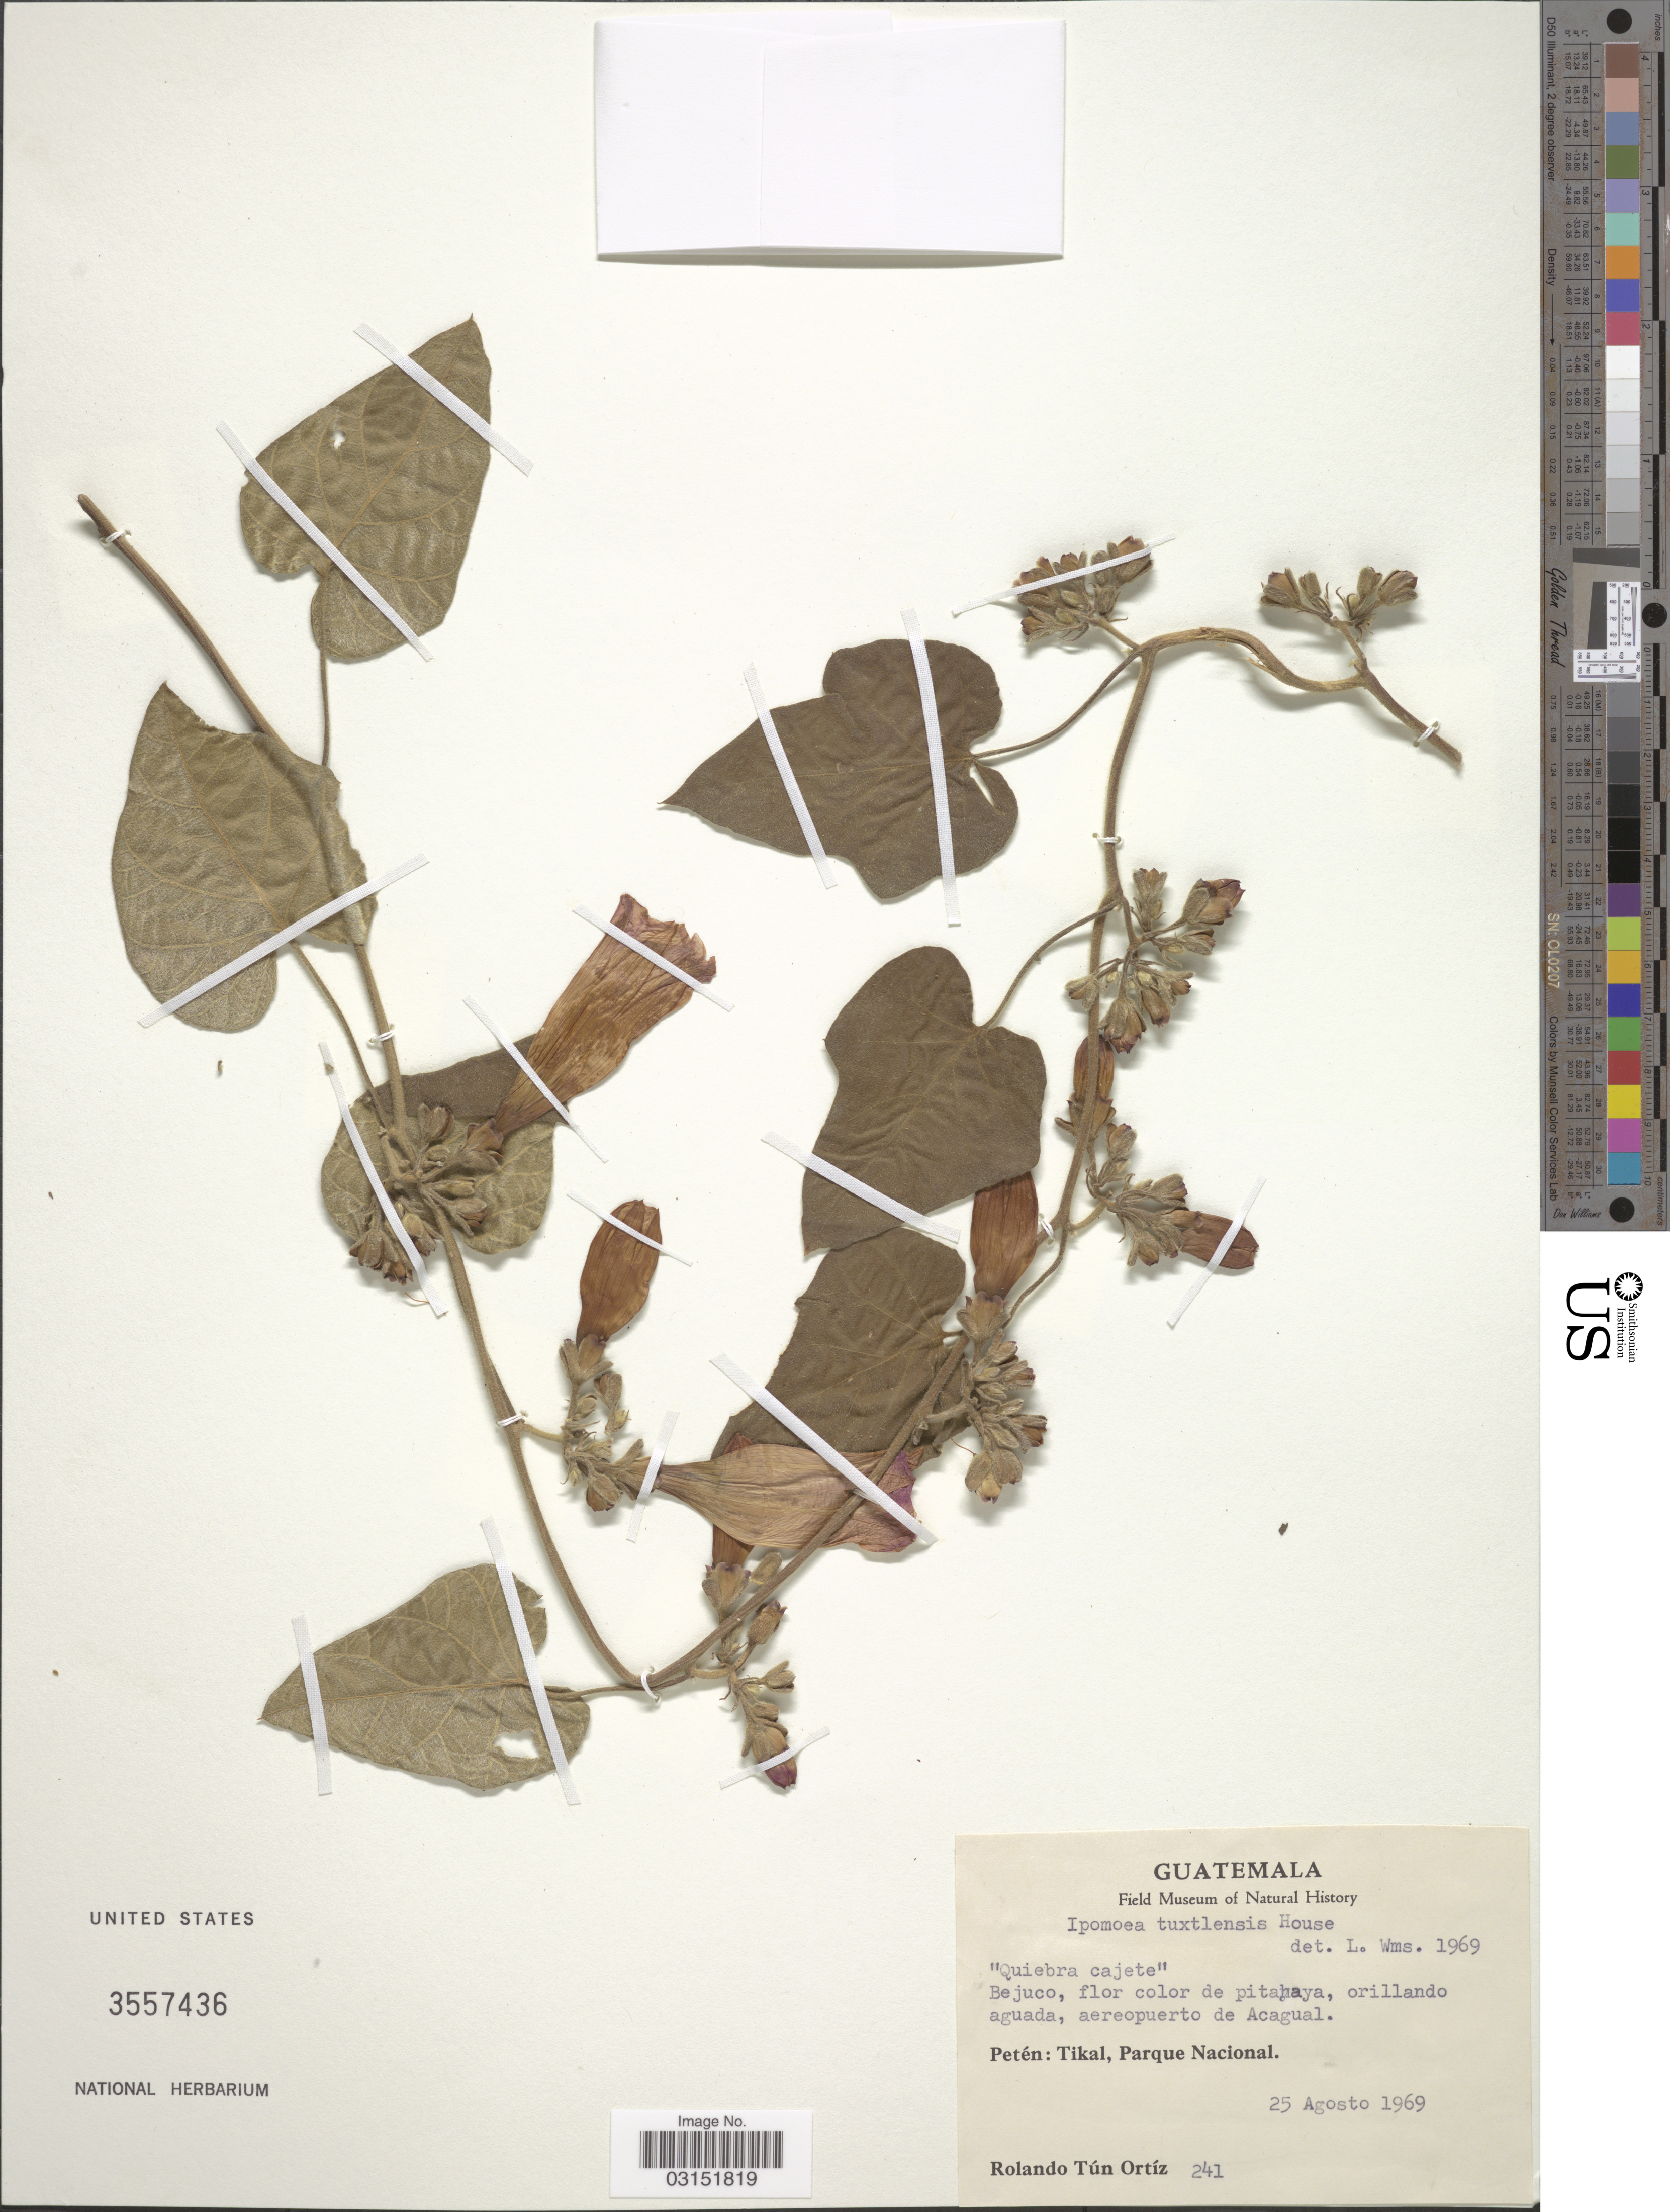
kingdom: Plantae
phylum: Tracheophyta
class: Magnoliopsida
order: Solanales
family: Convolvulaceae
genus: Ipomoea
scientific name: Ipomoea tuxtlensis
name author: House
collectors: R. T. Ortíz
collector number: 241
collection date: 1969-08-25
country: Guatemala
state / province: El Petén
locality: Aereopuerto de Acagual. Petén: Tikal, Parque Nacional.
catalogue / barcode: US 3557436